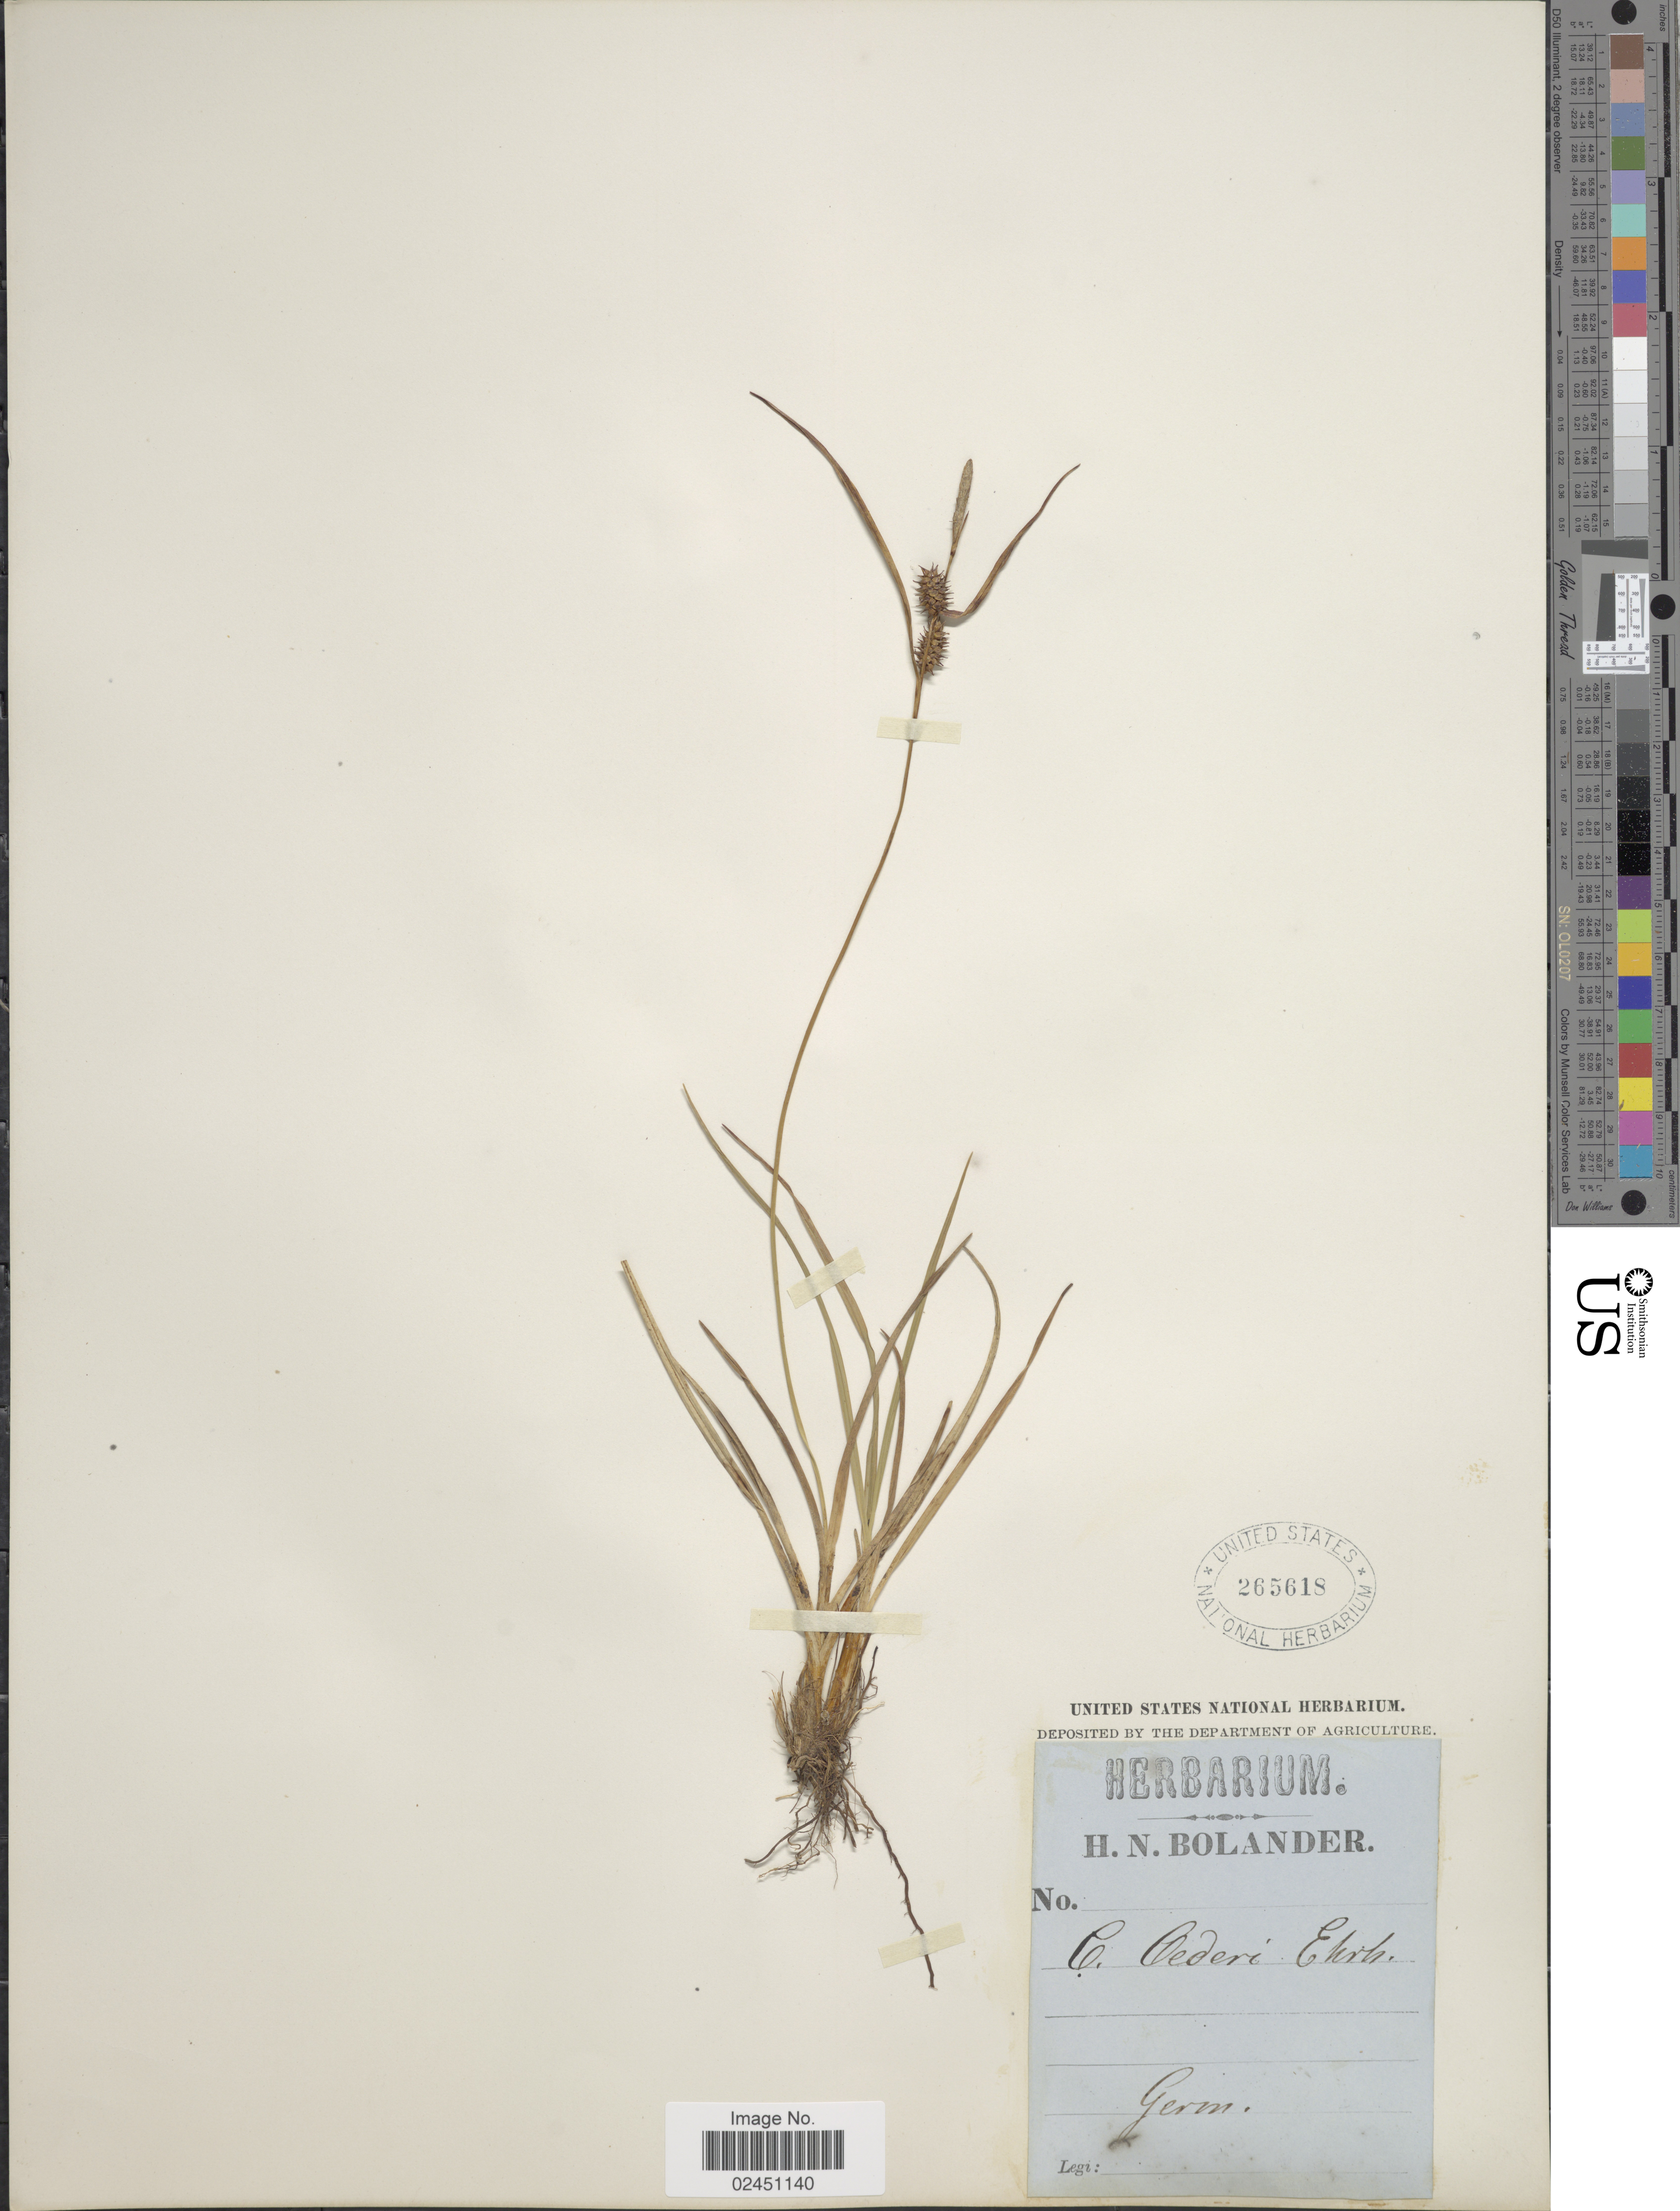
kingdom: Plantae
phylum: Tracheophyta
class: Liliopsida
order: Poales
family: Cyperaceae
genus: Carex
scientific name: Carex oederi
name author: Retz.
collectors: H. N. Bolander (herbarium)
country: Germany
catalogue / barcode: US 265618